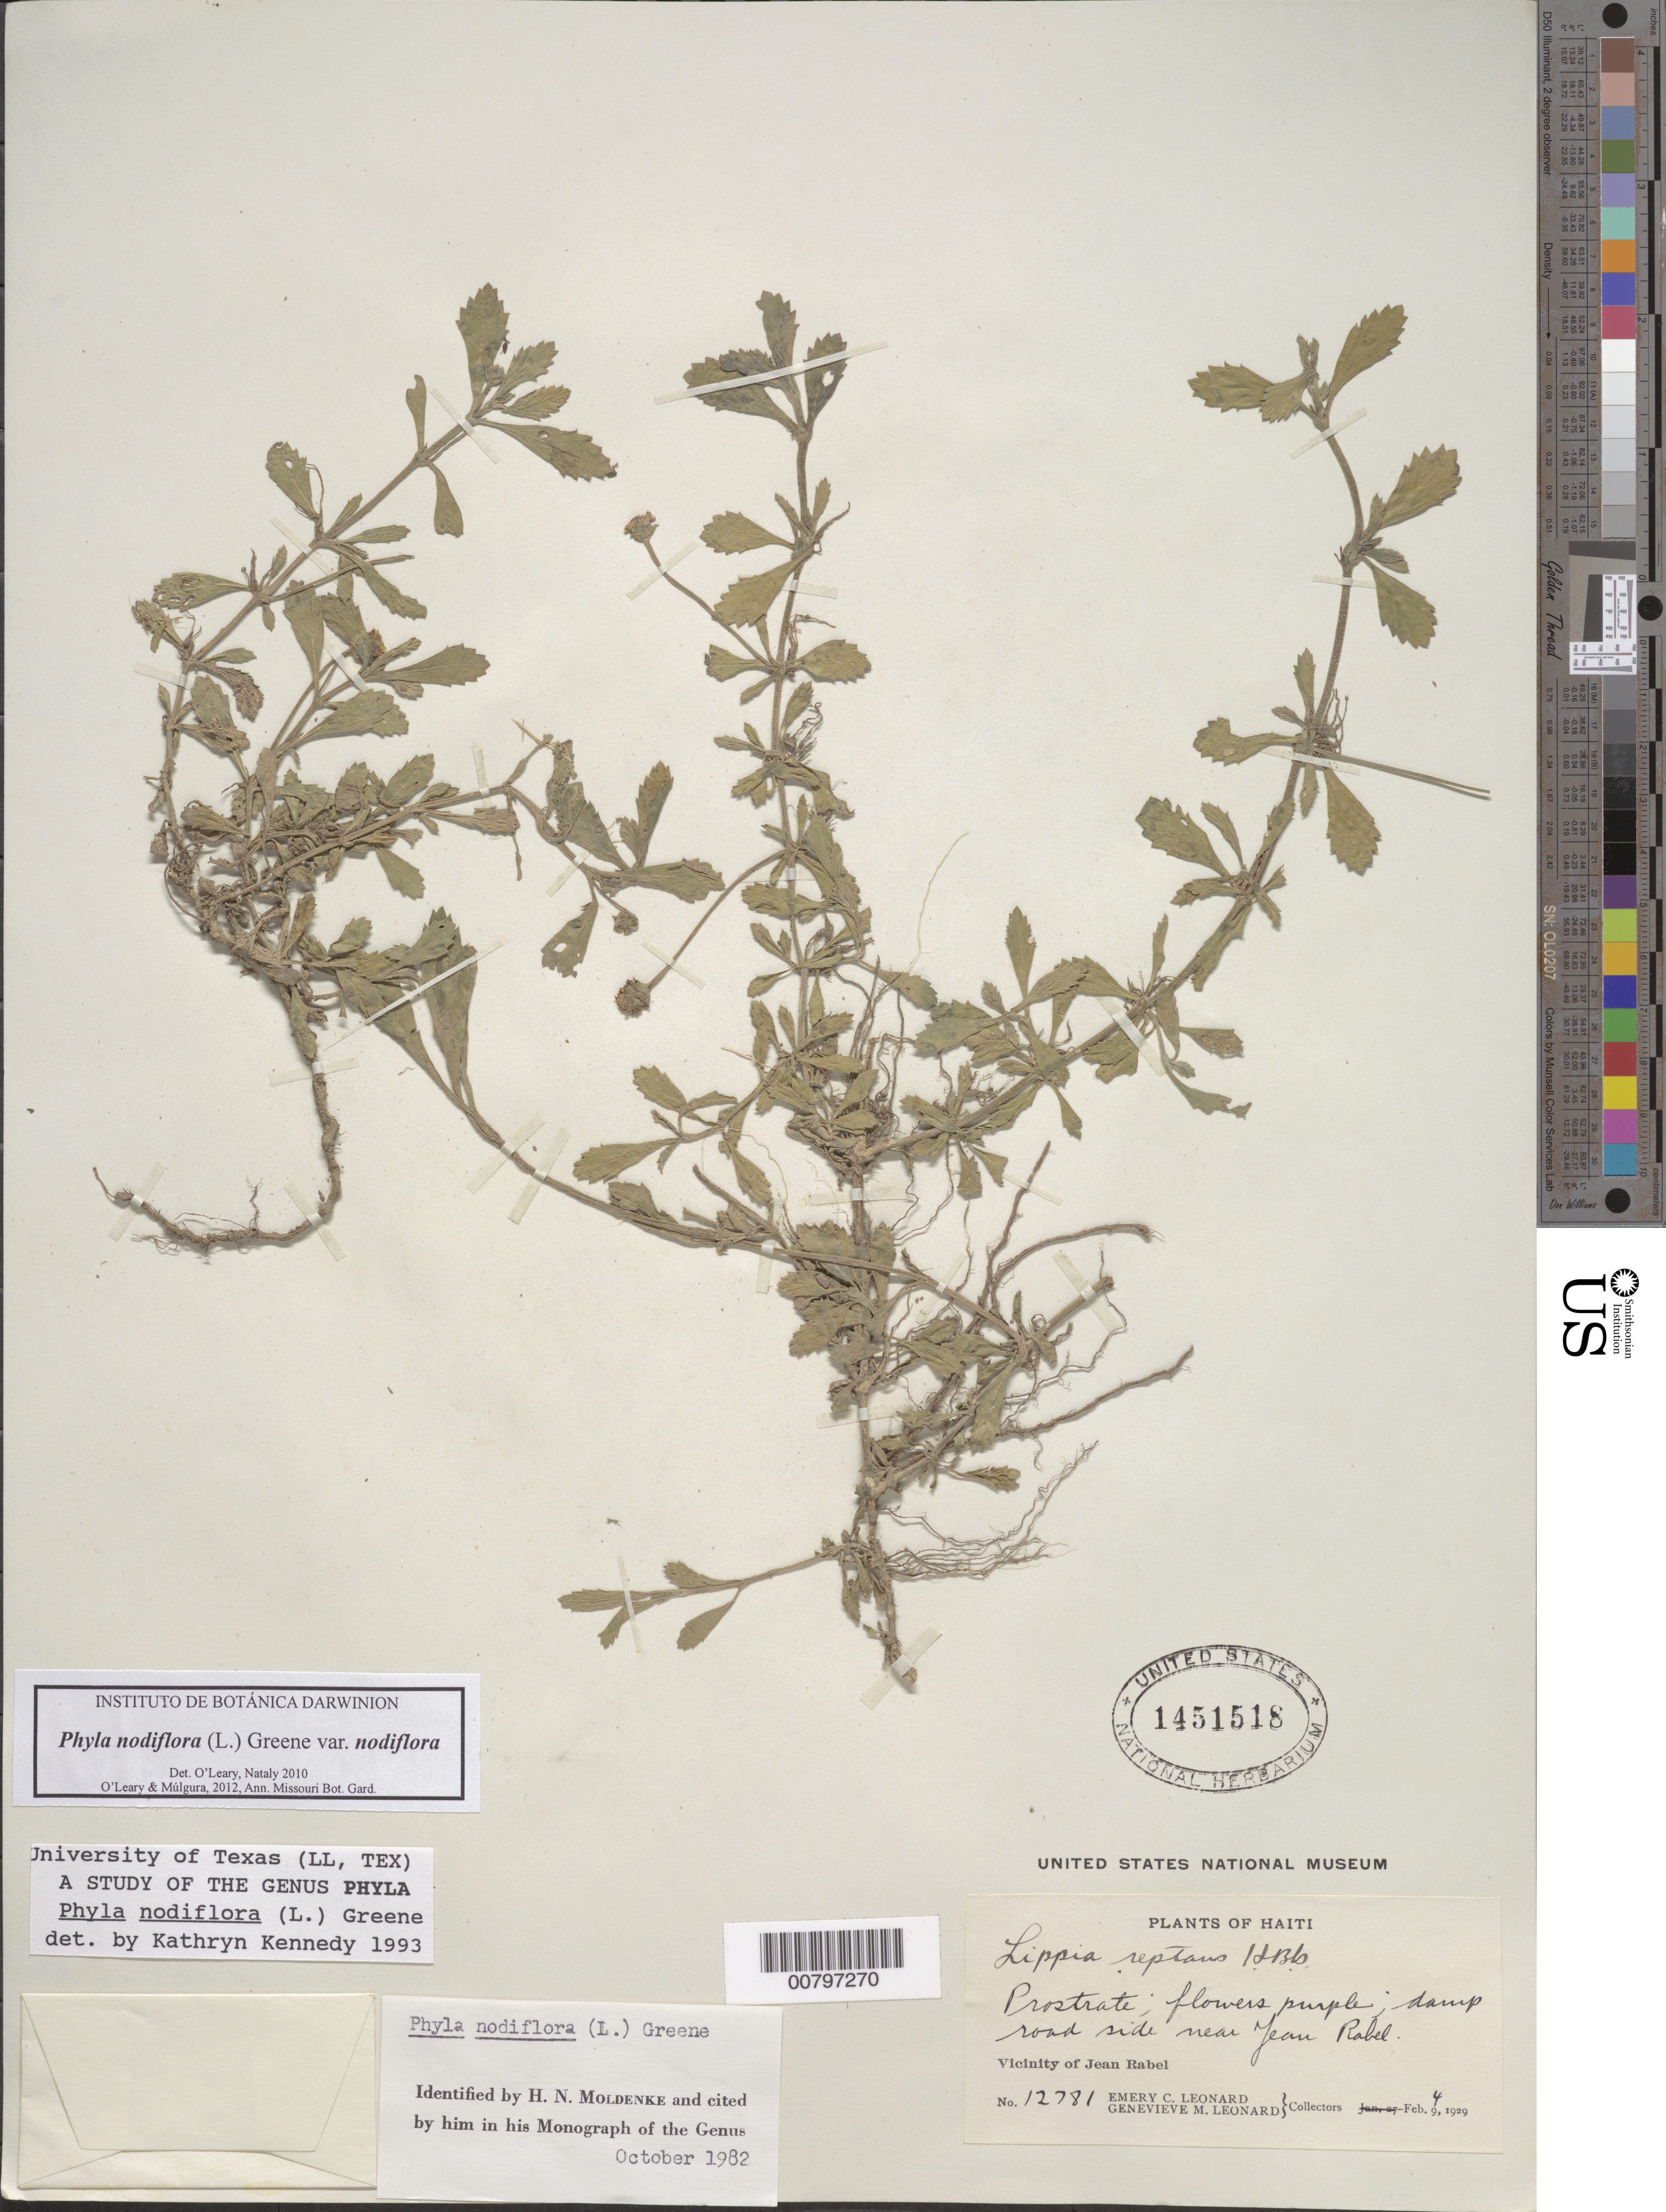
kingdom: Plantae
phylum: Tracheophyta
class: Magnoliopsida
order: Lamiales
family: Verbenaceae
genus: Phyla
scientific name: Phyla nodiflora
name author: (L.) Greene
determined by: Kennedy, K.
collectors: E. C. Leonard & G. M. Leonard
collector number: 12781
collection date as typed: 04 Feb 1929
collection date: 1929-02-04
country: Haiti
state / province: Nord-Ouest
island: Hispaniola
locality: Vicinity of Jean Rabel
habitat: Damp roadside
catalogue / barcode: US 1451518